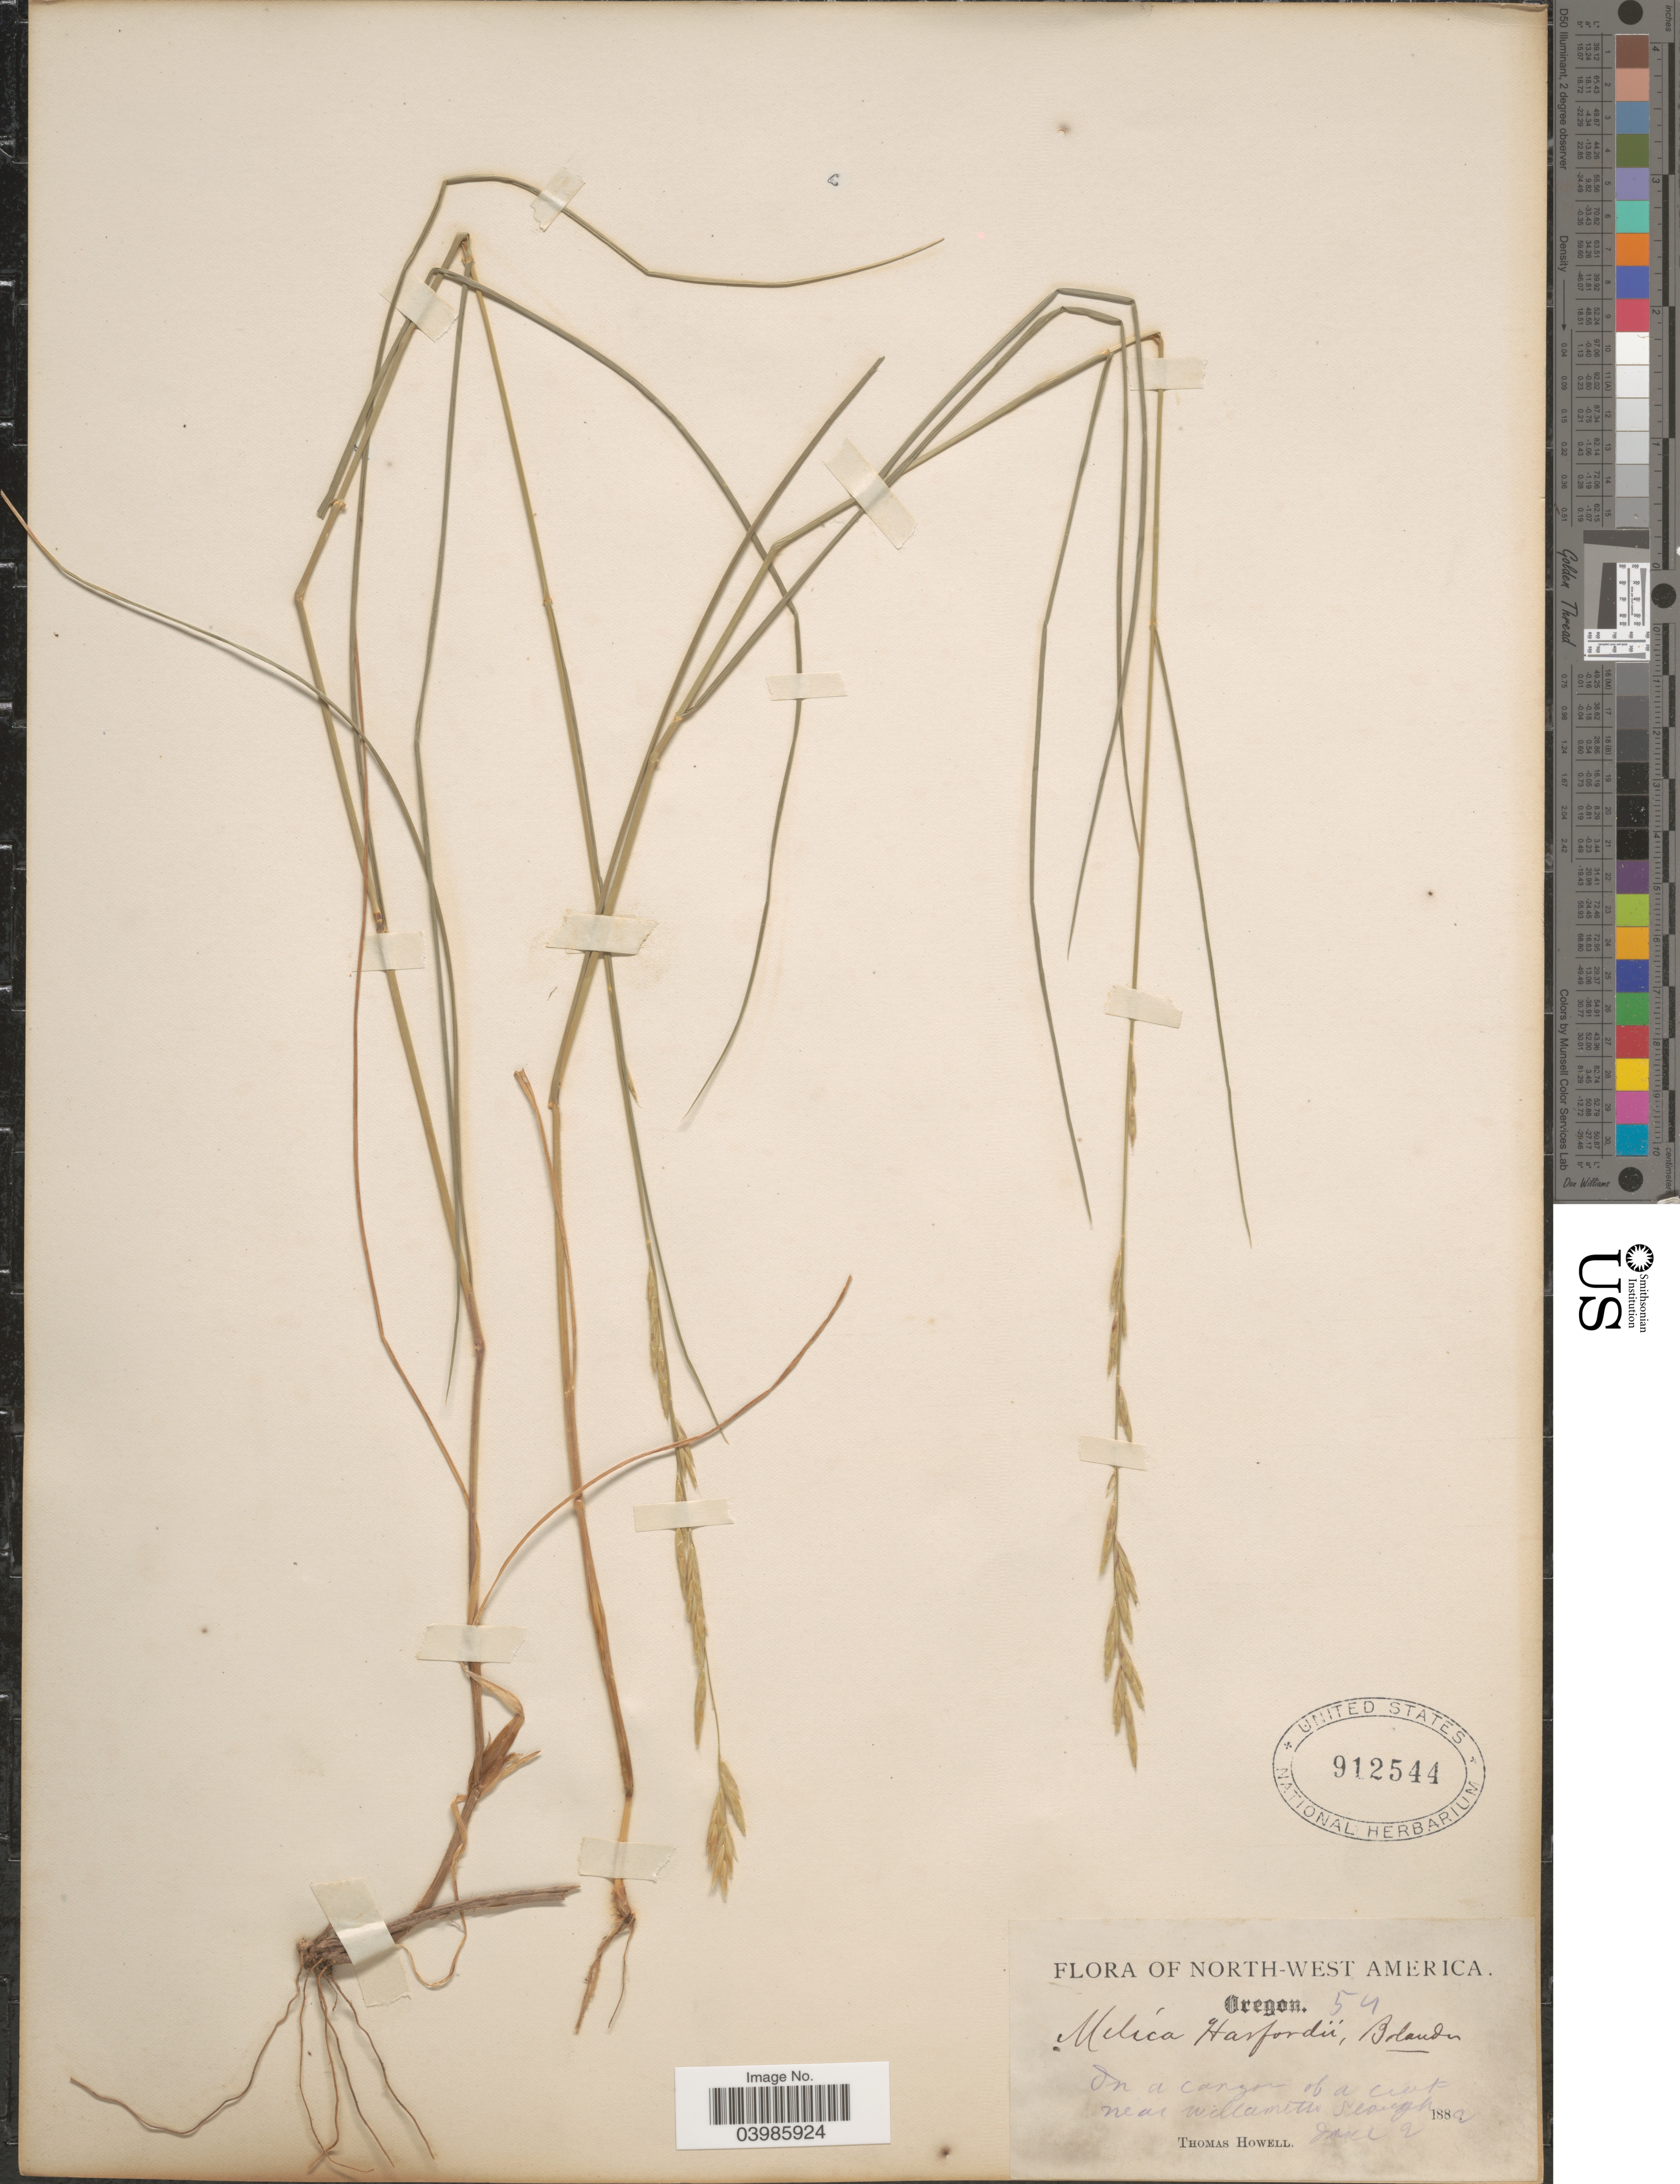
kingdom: Plantae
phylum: Tracheophyta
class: Liliopsida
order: Poales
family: Poaceae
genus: Melica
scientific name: Melica harfordii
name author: Bol.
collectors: T. Howell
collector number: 54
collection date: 1882-06-02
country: United States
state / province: Oregon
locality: On a canyon of a crop near Willamette Slough.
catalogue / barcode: US 912544